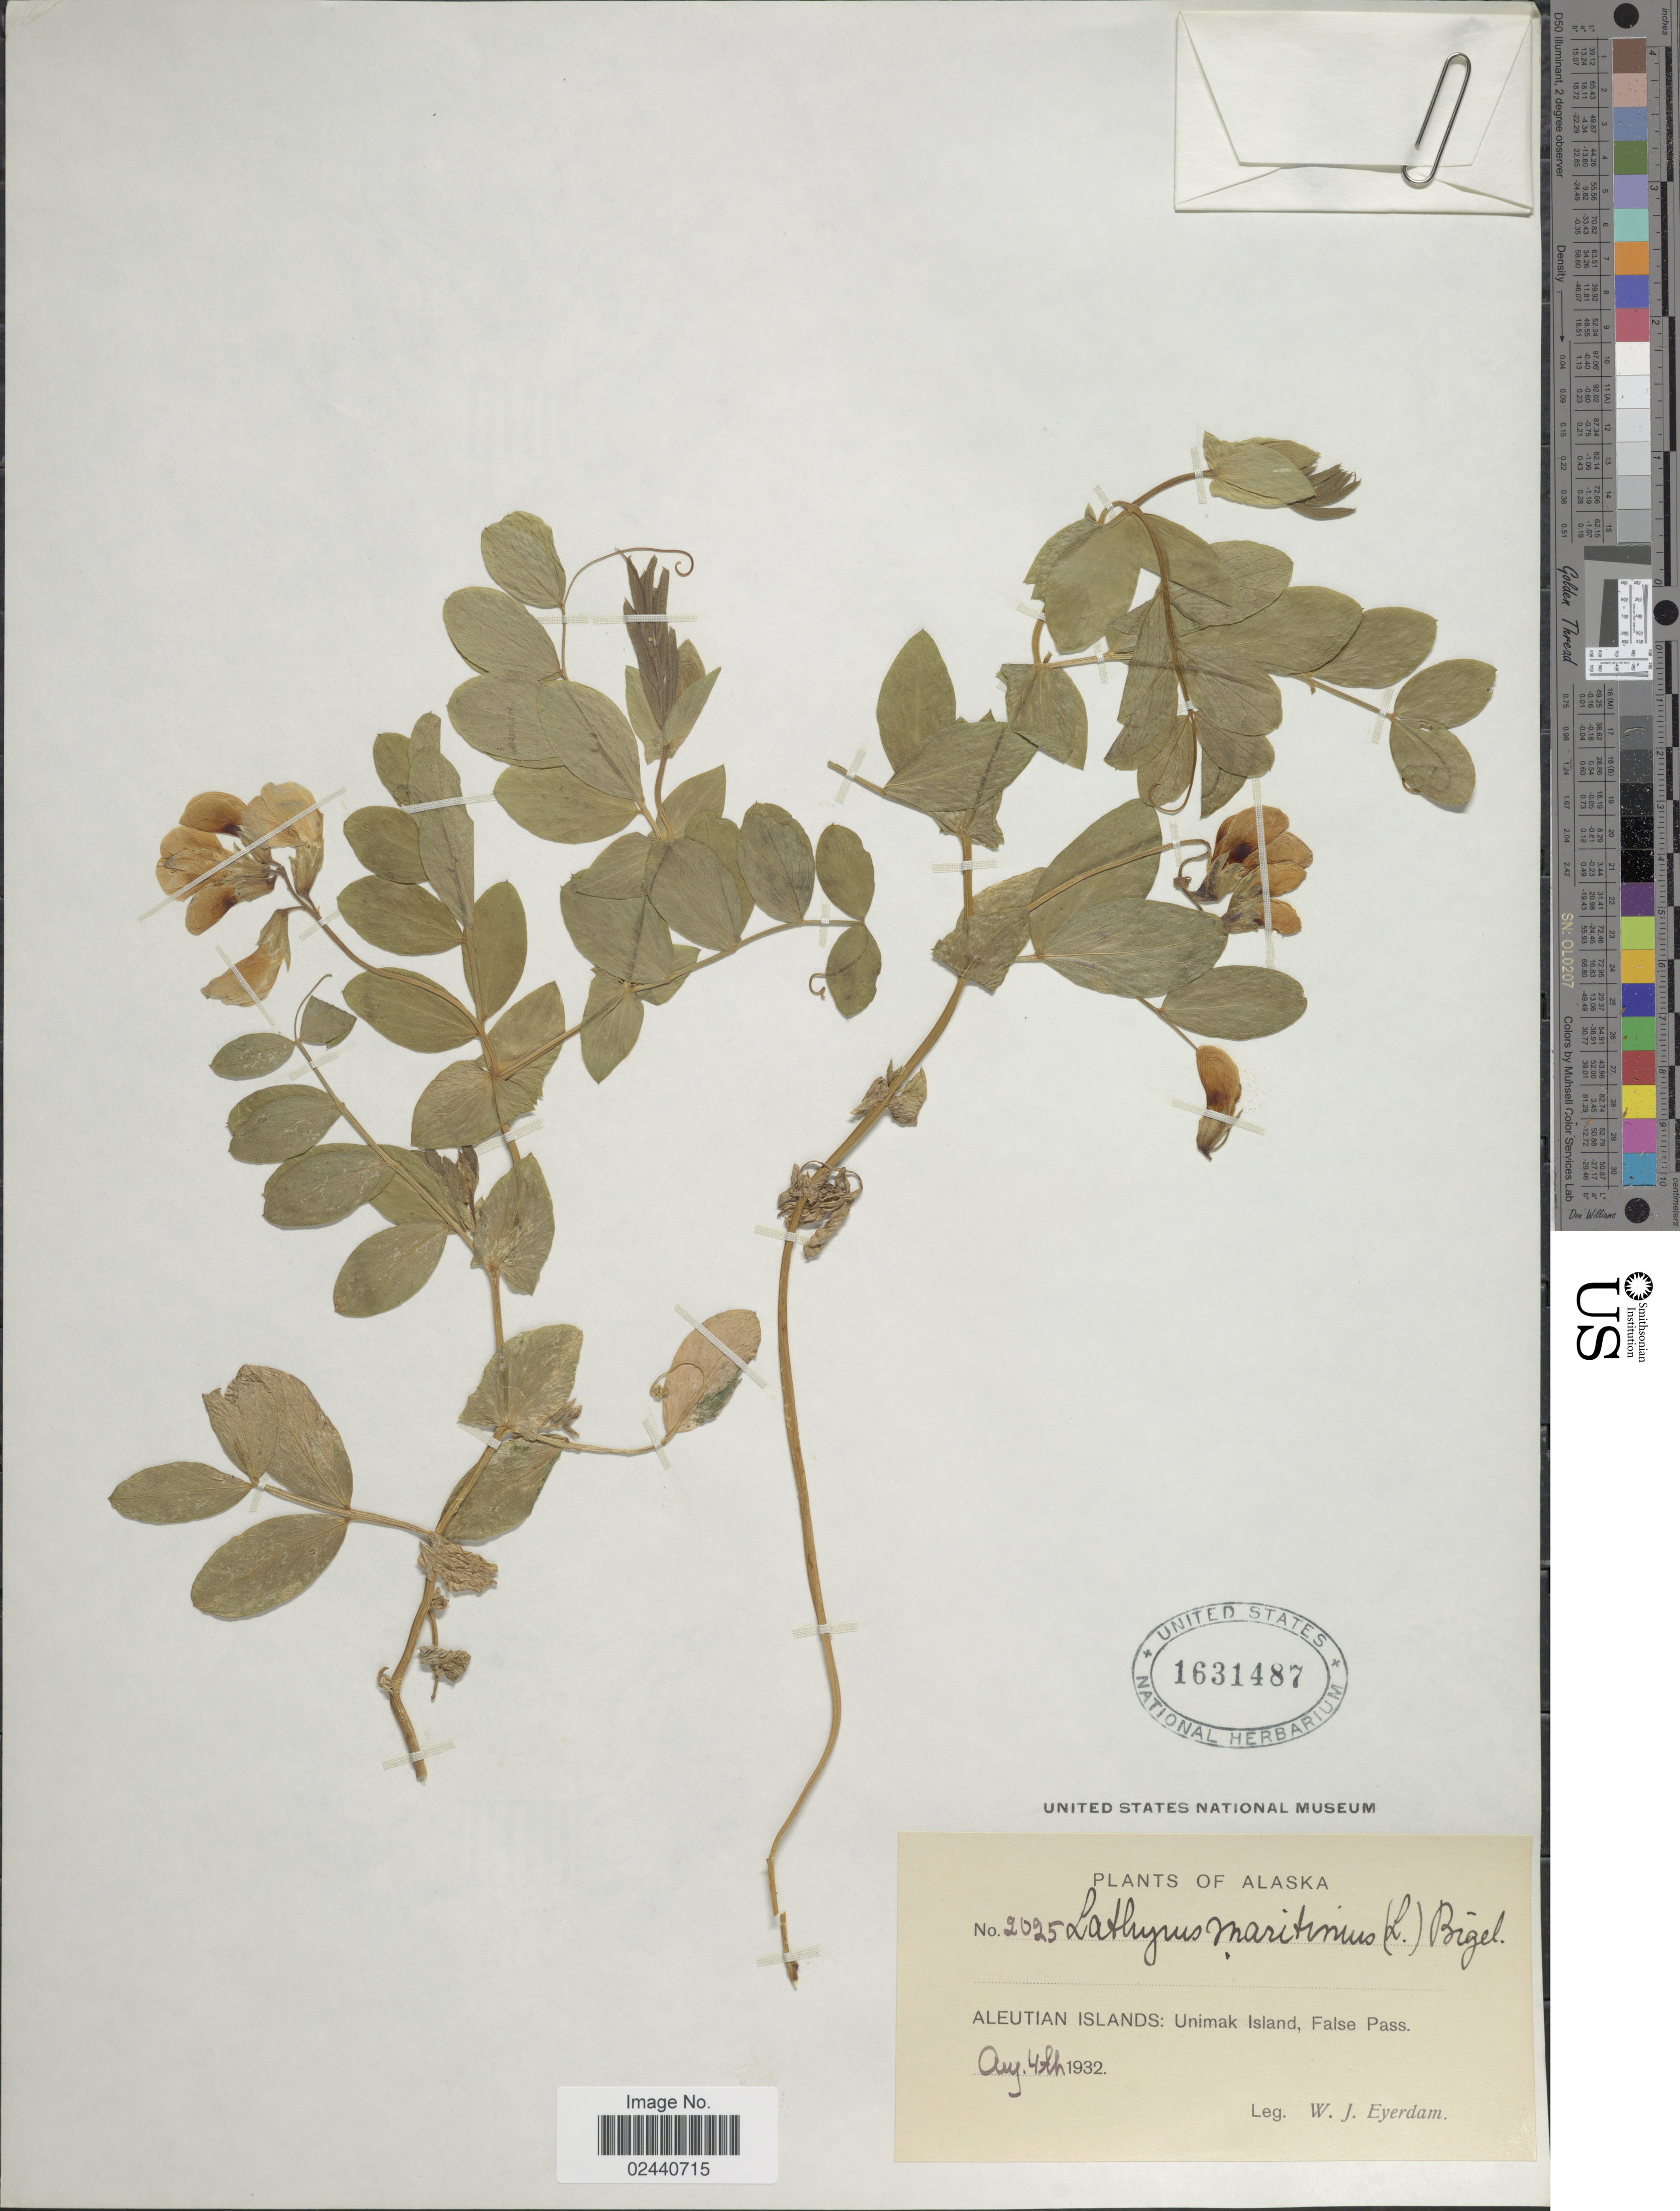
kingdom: Plantae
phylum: Tracheophyta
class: Magnoliopsida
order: Fabales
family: Fabaceae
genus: Lathyrus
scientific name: Lathyrus japonicus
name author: Willd.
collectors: W. J. Eyerdam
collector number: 2025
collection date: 1932-08-04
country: United States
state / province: Alaska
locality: Aleutian Islands, Unimal Island, False Pass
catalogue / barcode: US 1631487